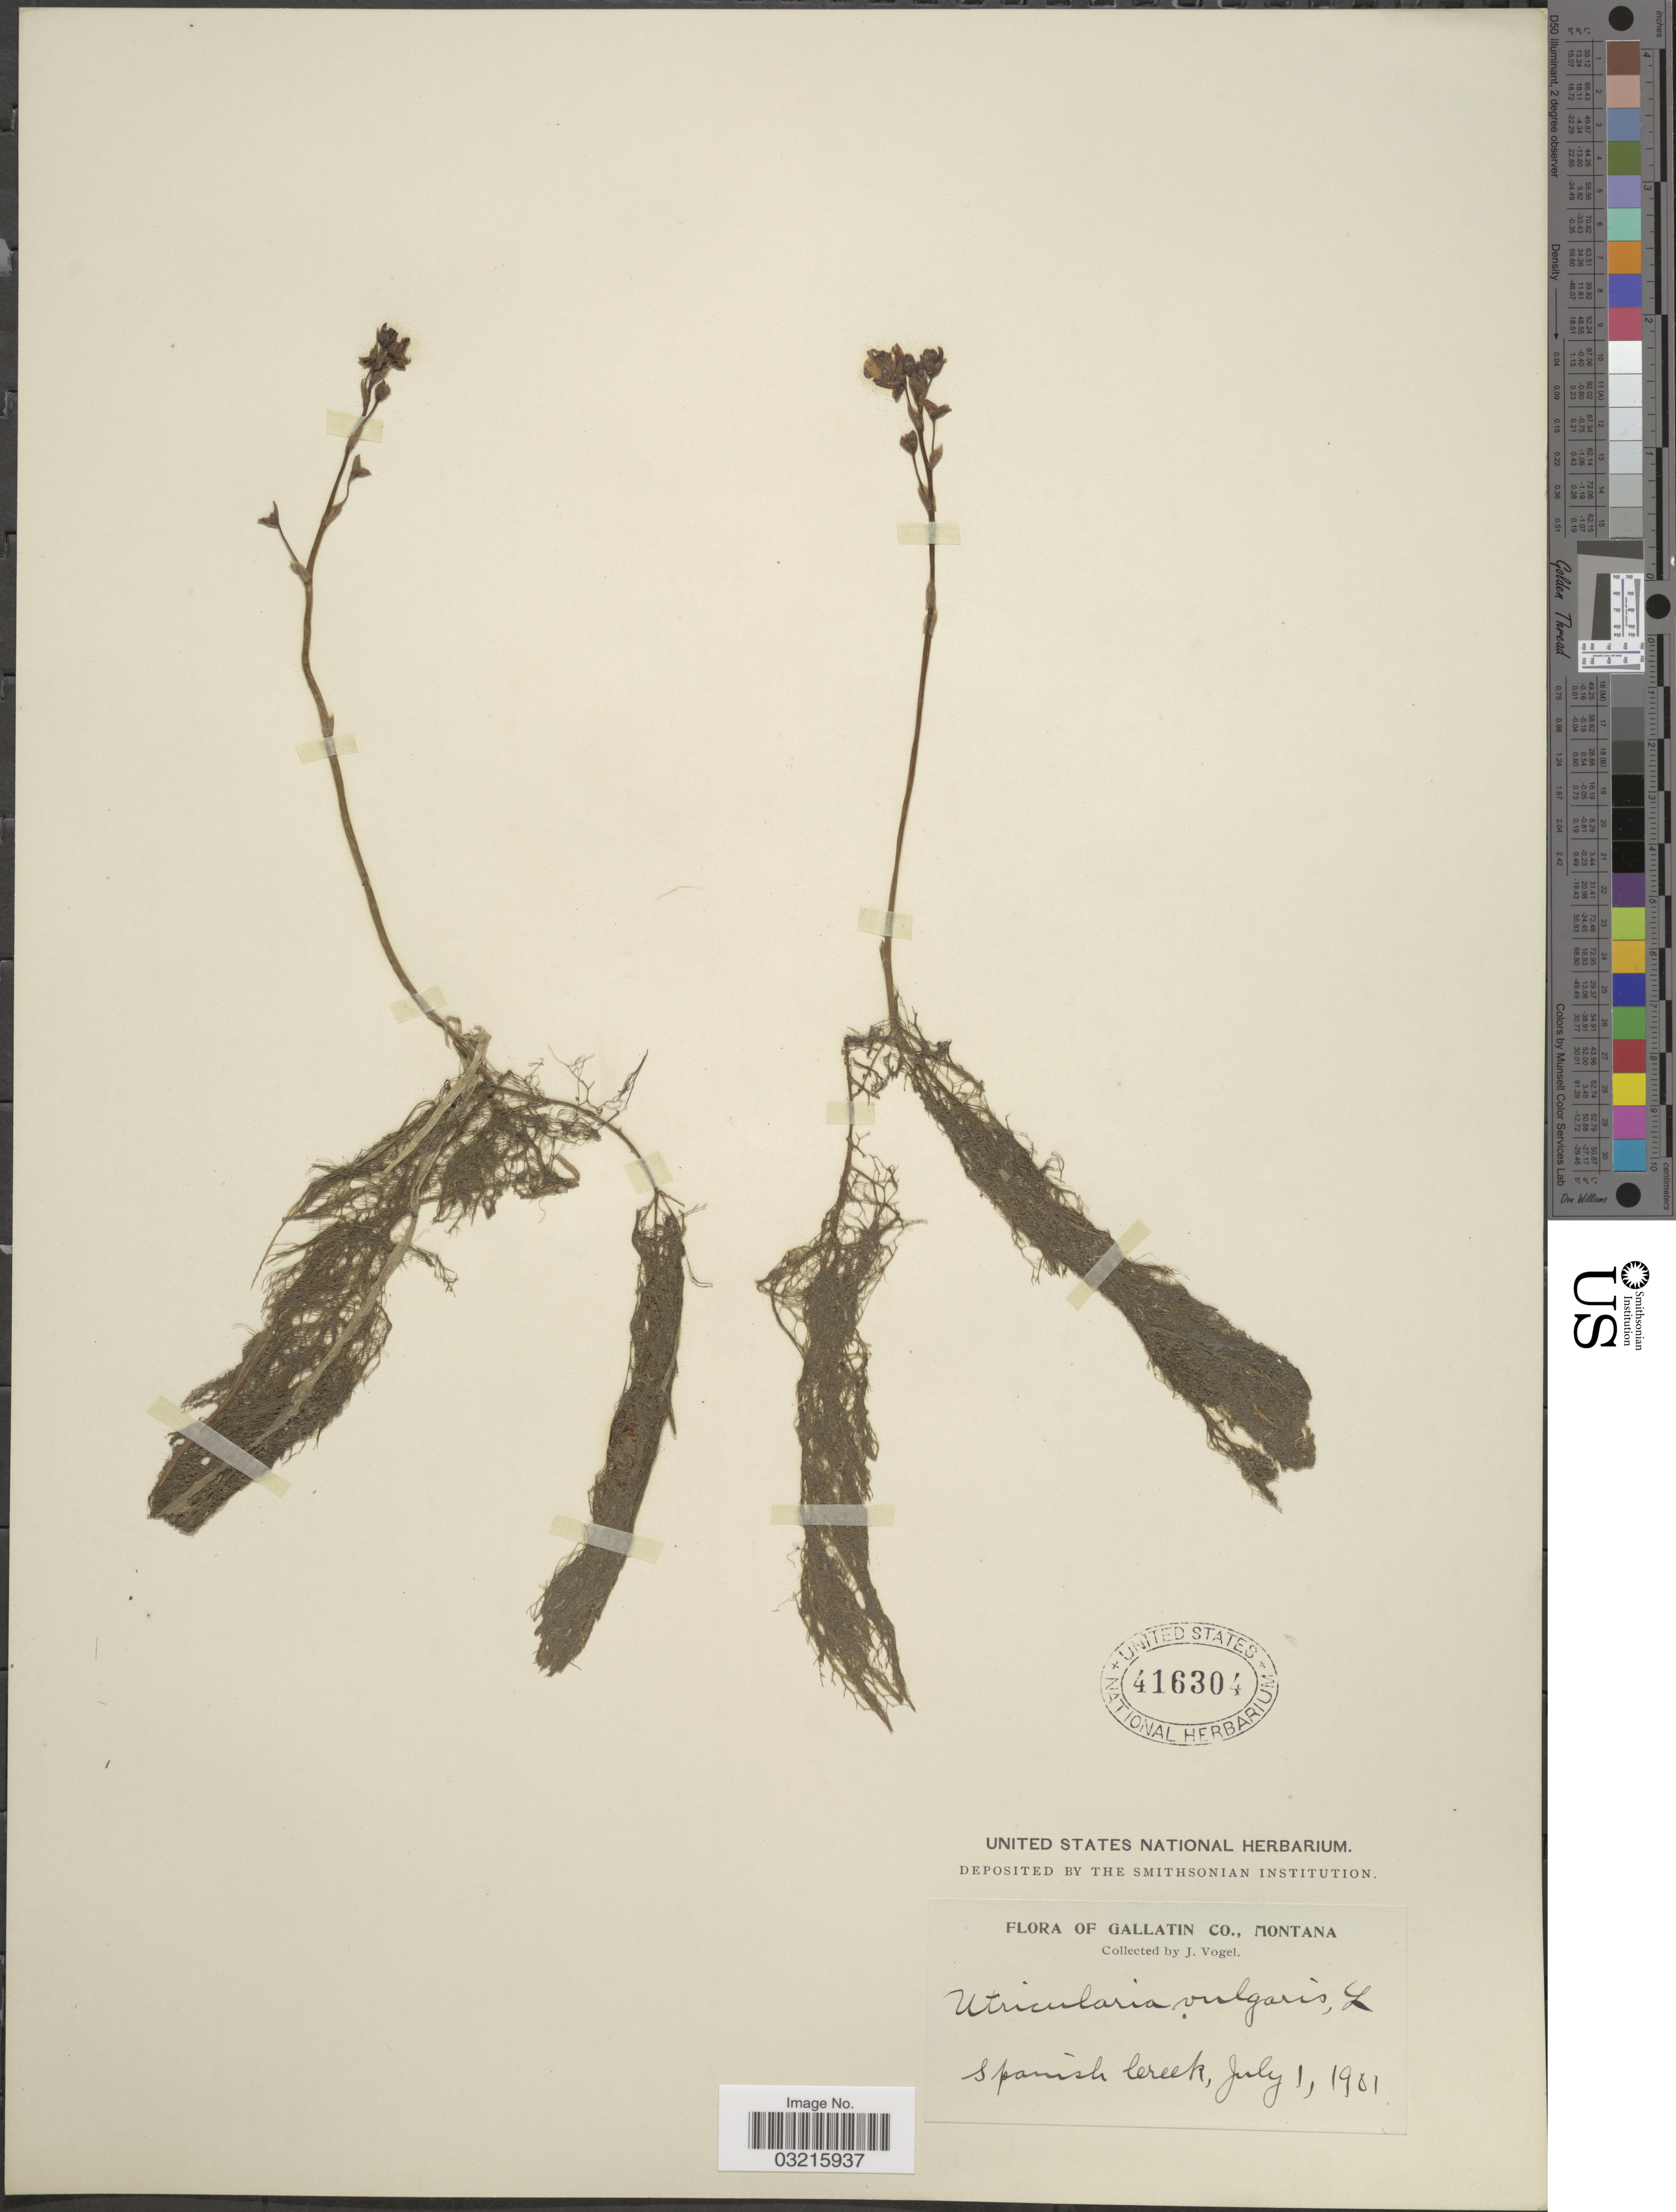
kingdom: Plantae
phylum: Tracheophyta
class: Magnoliopsida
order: Lamiales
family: Lentibulariaceae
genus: Utricularia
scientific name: Utricularia vulgaris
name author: L.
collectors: J. Vogel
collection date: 1901-07-01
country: United States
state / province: Montana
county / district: Gallatin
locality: Spanish Creek.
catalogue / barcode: US 416304